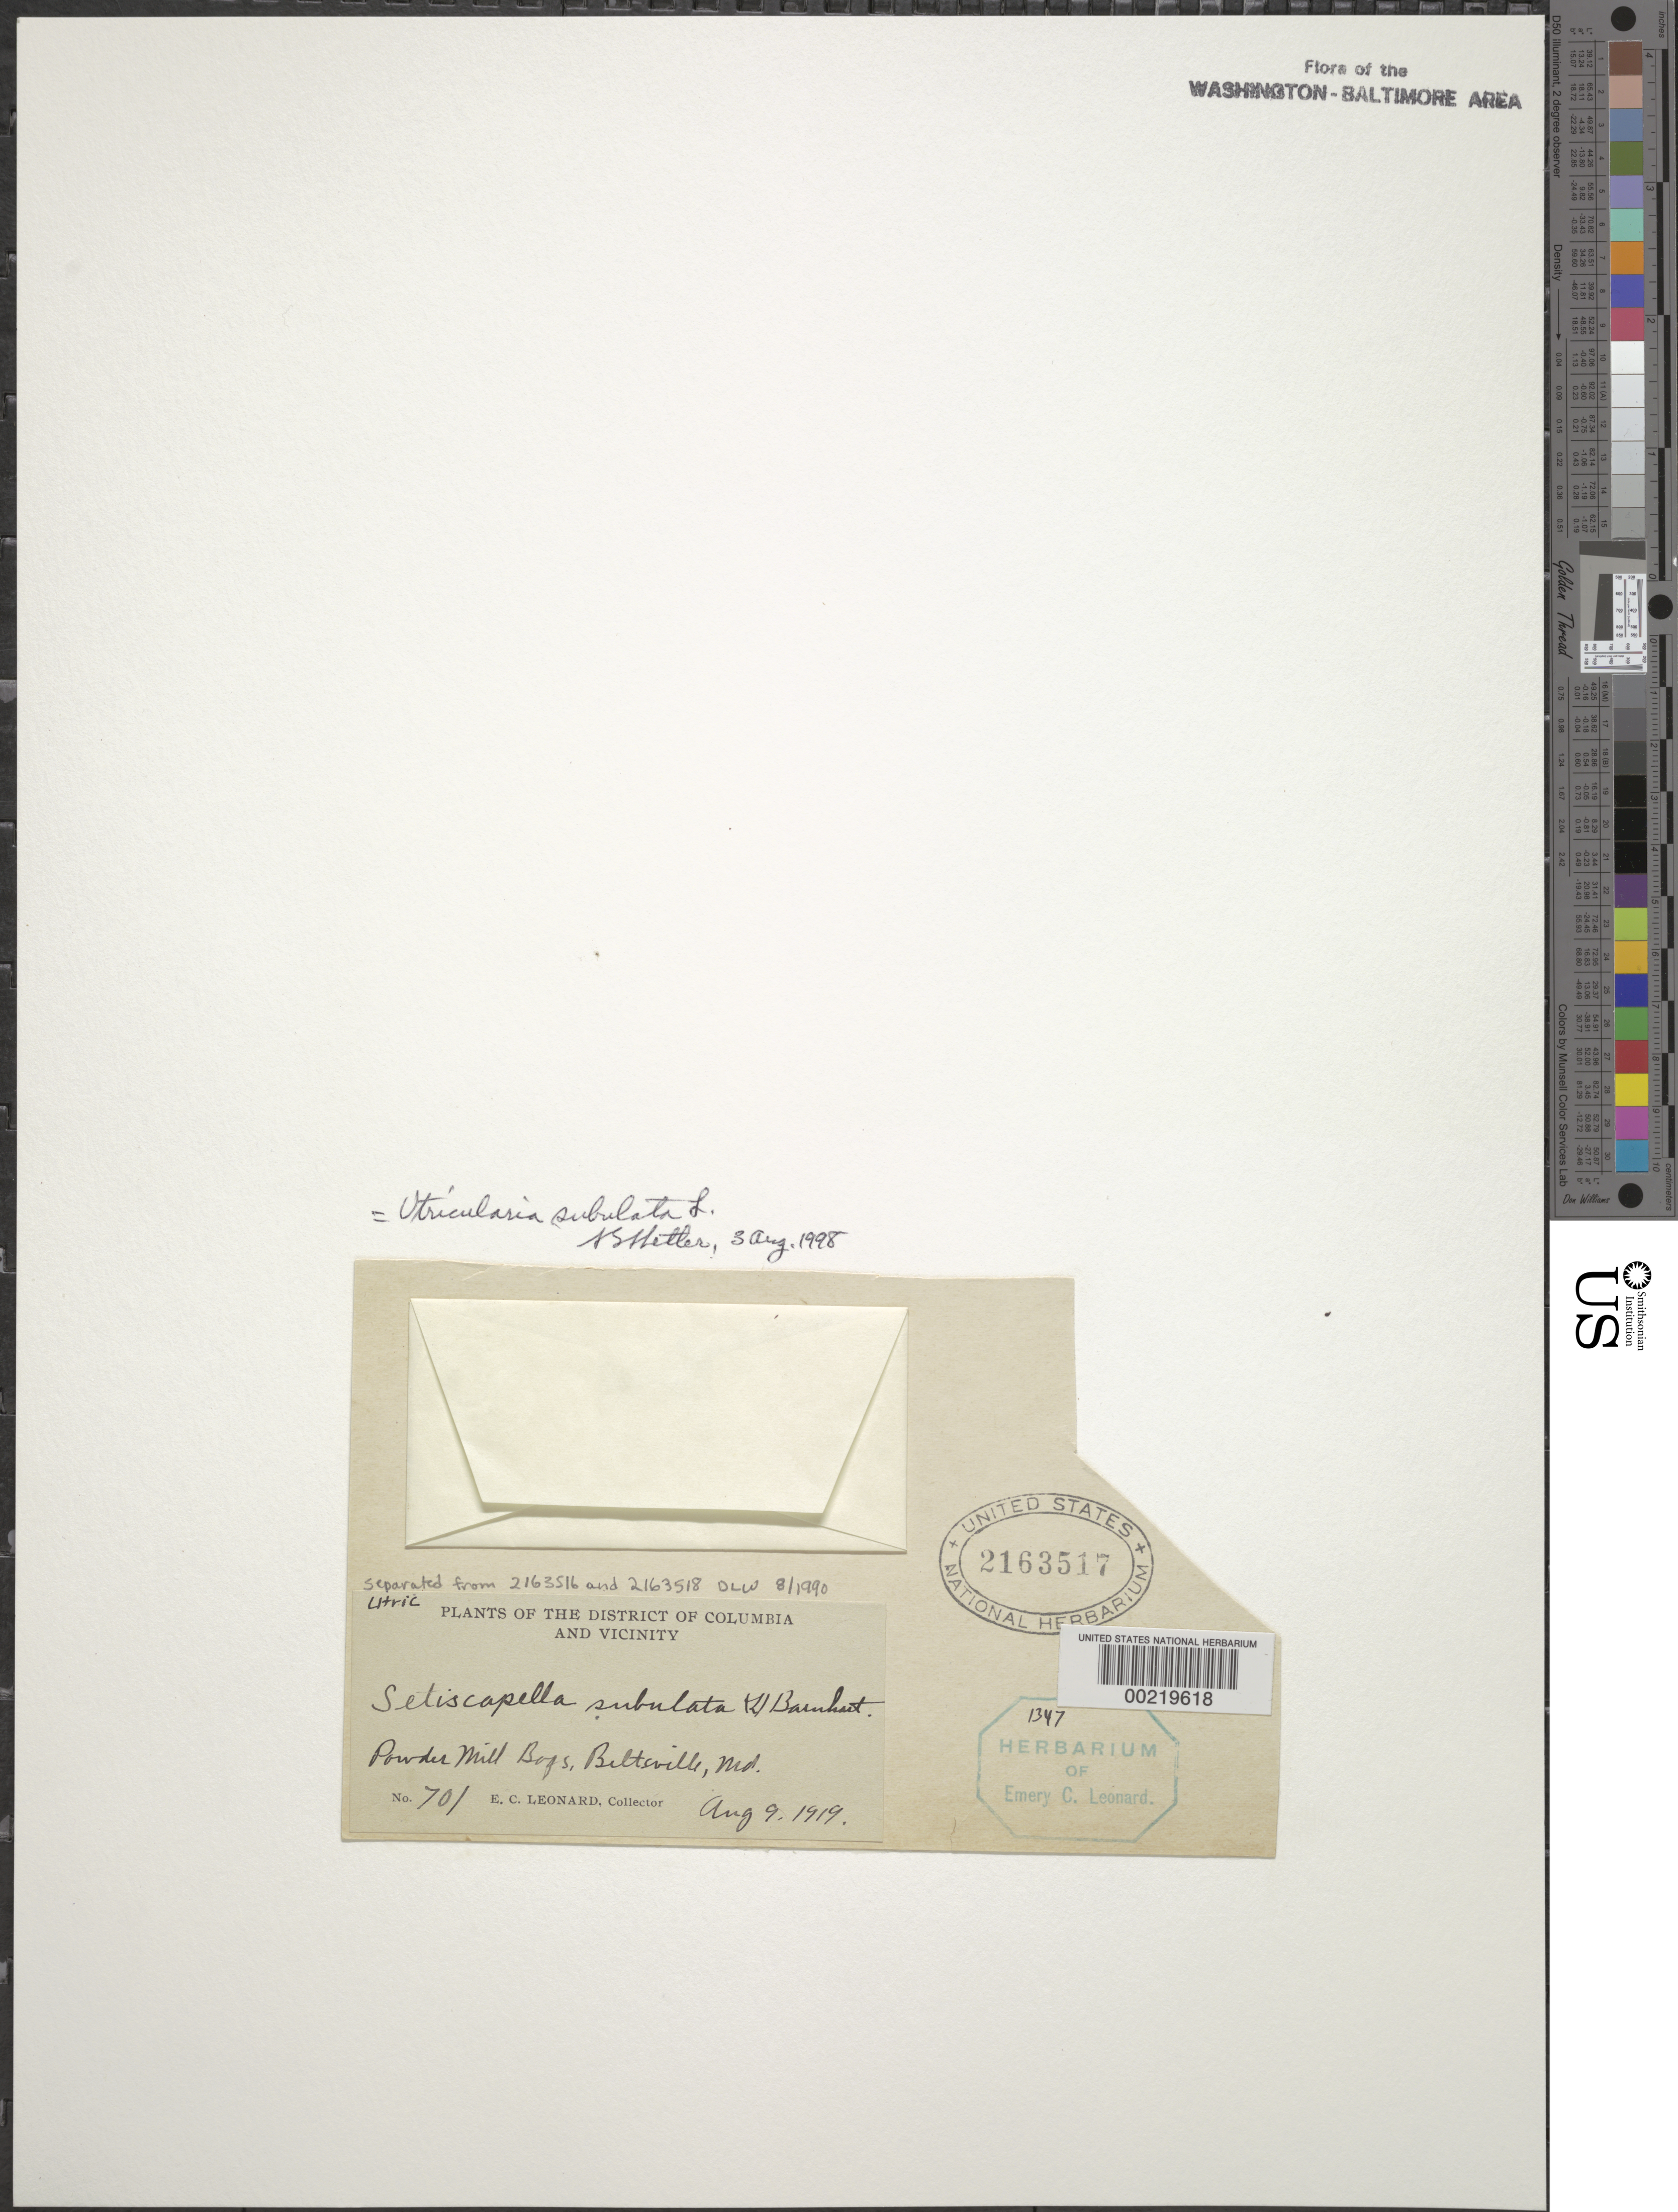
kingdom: Plantae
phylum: Tracheophyta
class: Magnoliopsida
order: Lamiales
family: Lentibulariaceae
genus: Utricularia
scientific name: Utricularia subulata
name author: L.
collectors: E. C. Leonard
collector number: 701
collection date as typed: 09 Aug 1919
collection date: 1919-08-09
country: United States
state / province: Maryland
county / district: Prince George's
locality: Powdermill Bogs, Beltsville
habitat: Bog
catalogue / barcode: US 2163517